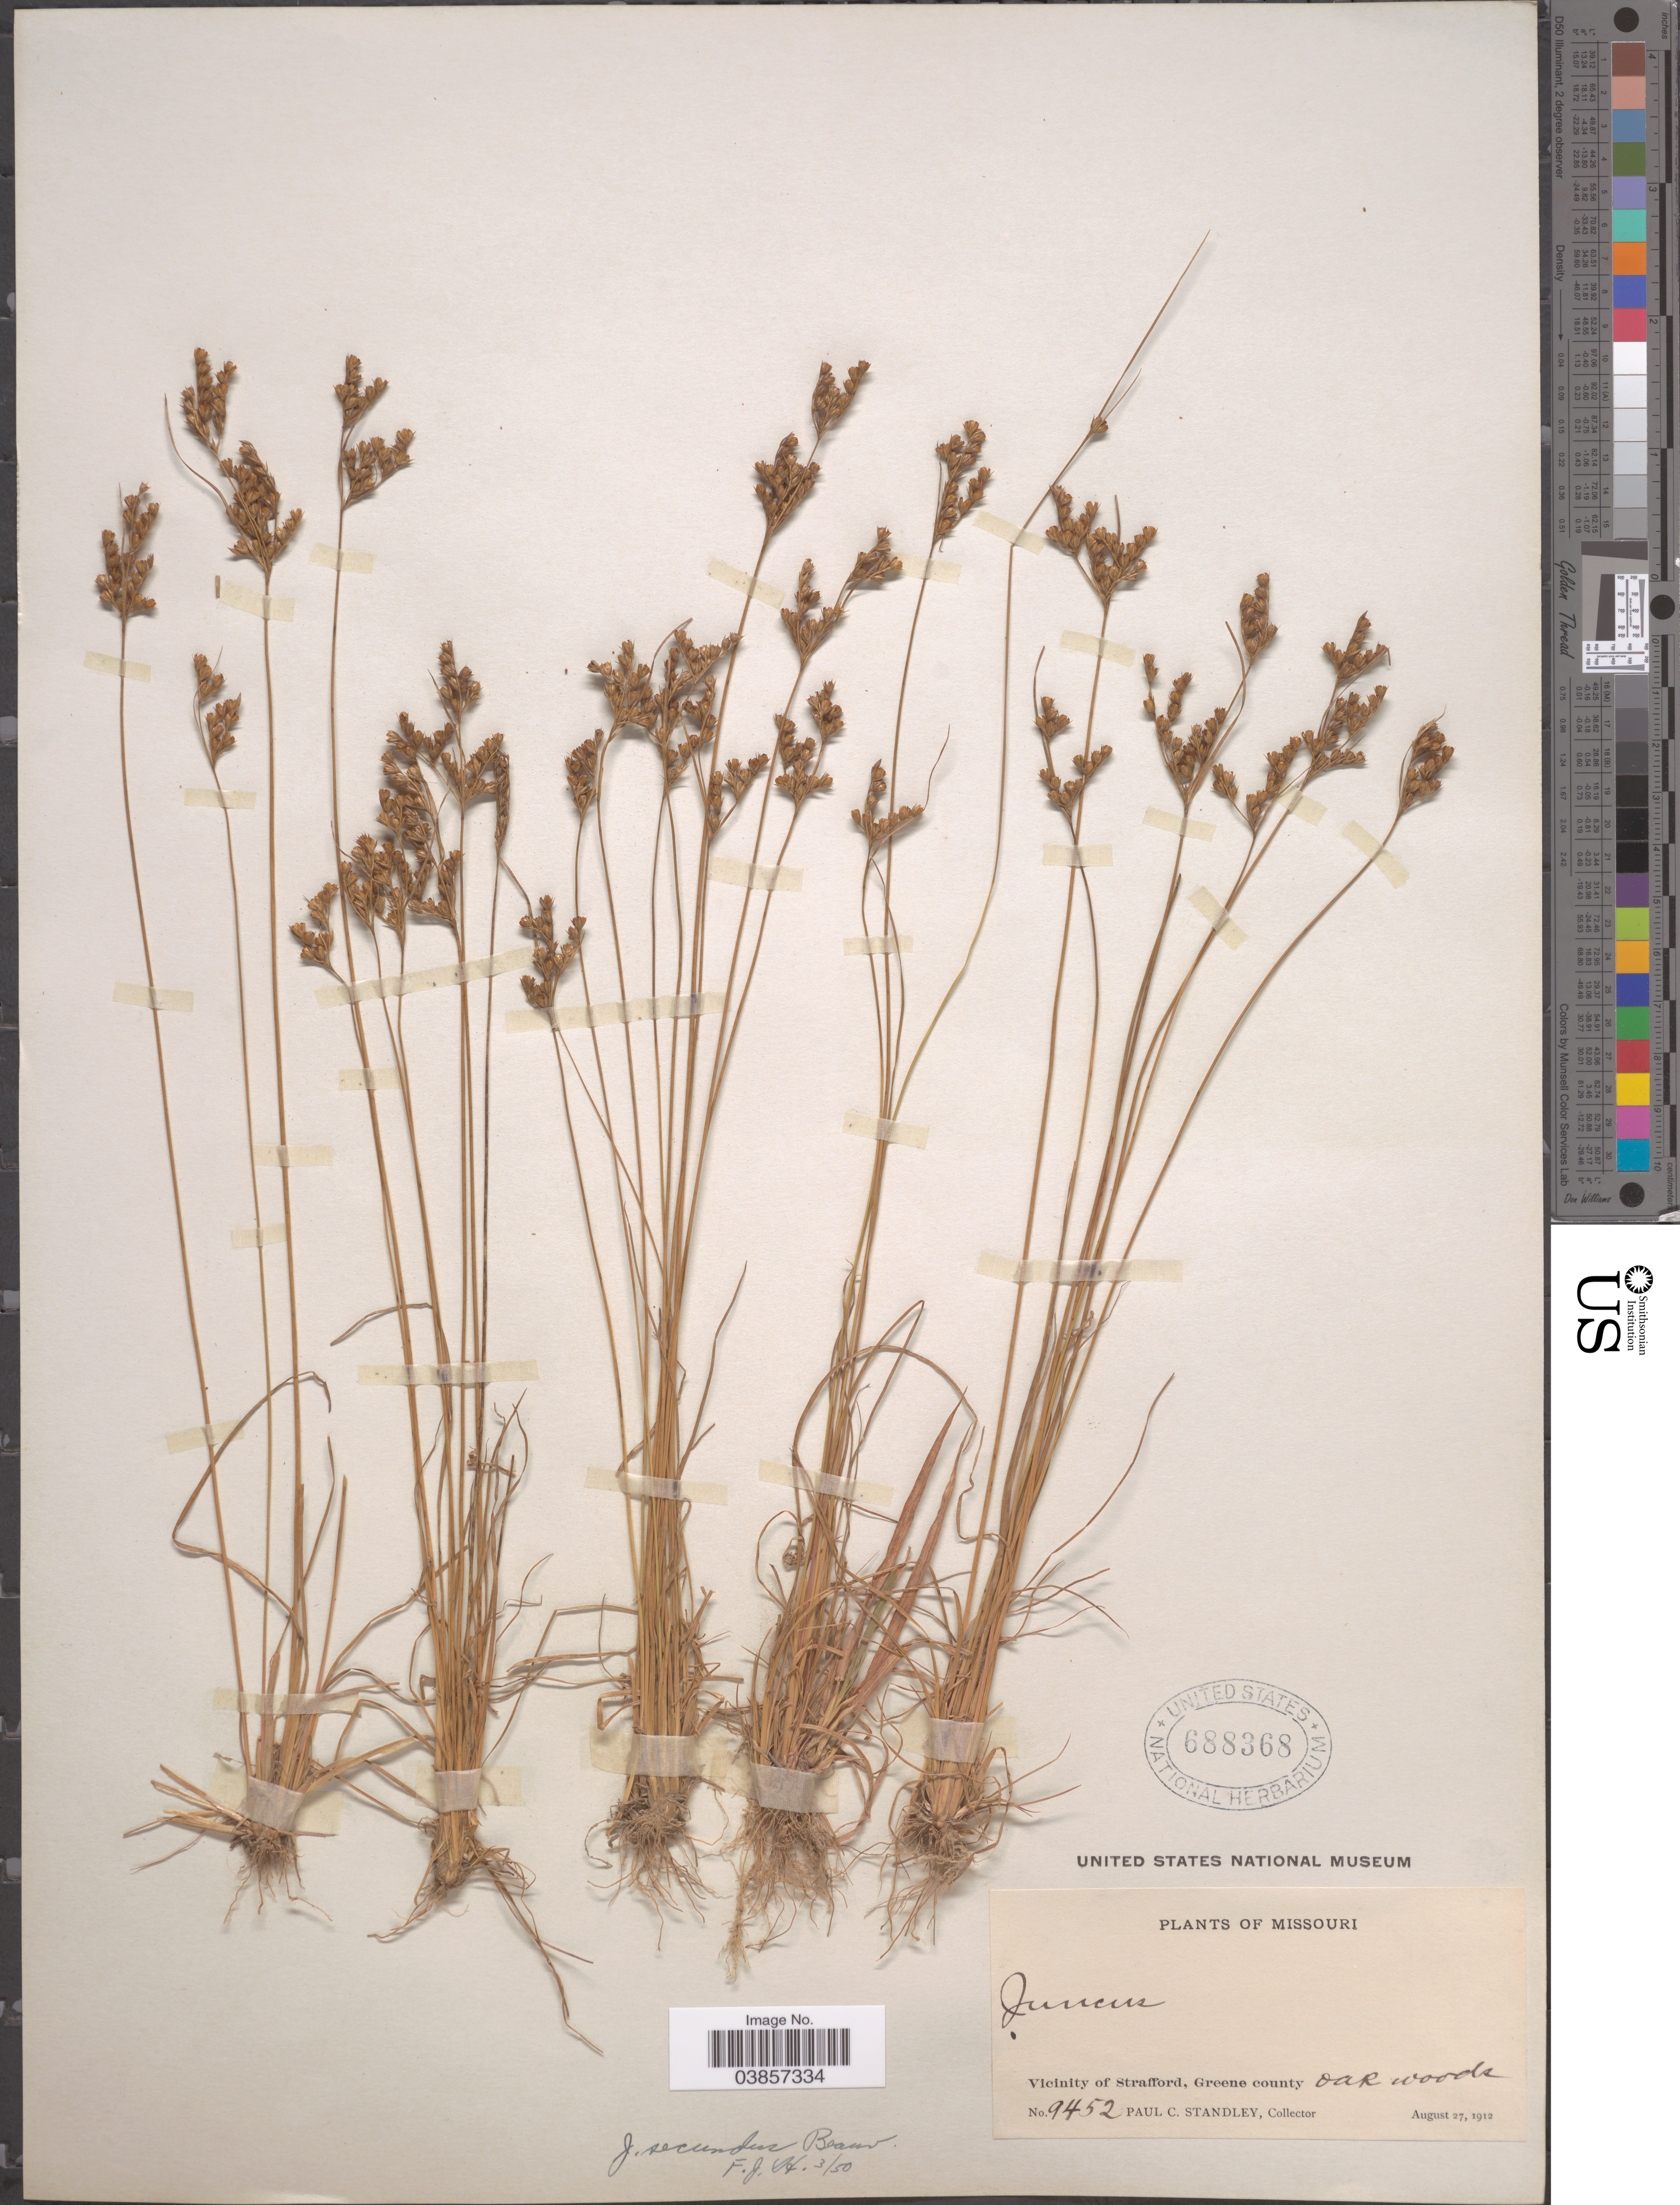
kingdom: Plantae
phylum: Tracheophyta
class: Liliopsida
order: Poales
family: Juncaceae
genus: Juncus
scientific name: Juncus secundus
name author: P. Beauv.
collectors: P. C. Standley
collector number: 9452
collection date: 1912-08-27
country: United States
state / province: Missouri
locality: Vicinity of Strafford, Greene County.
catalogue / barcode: US 688368